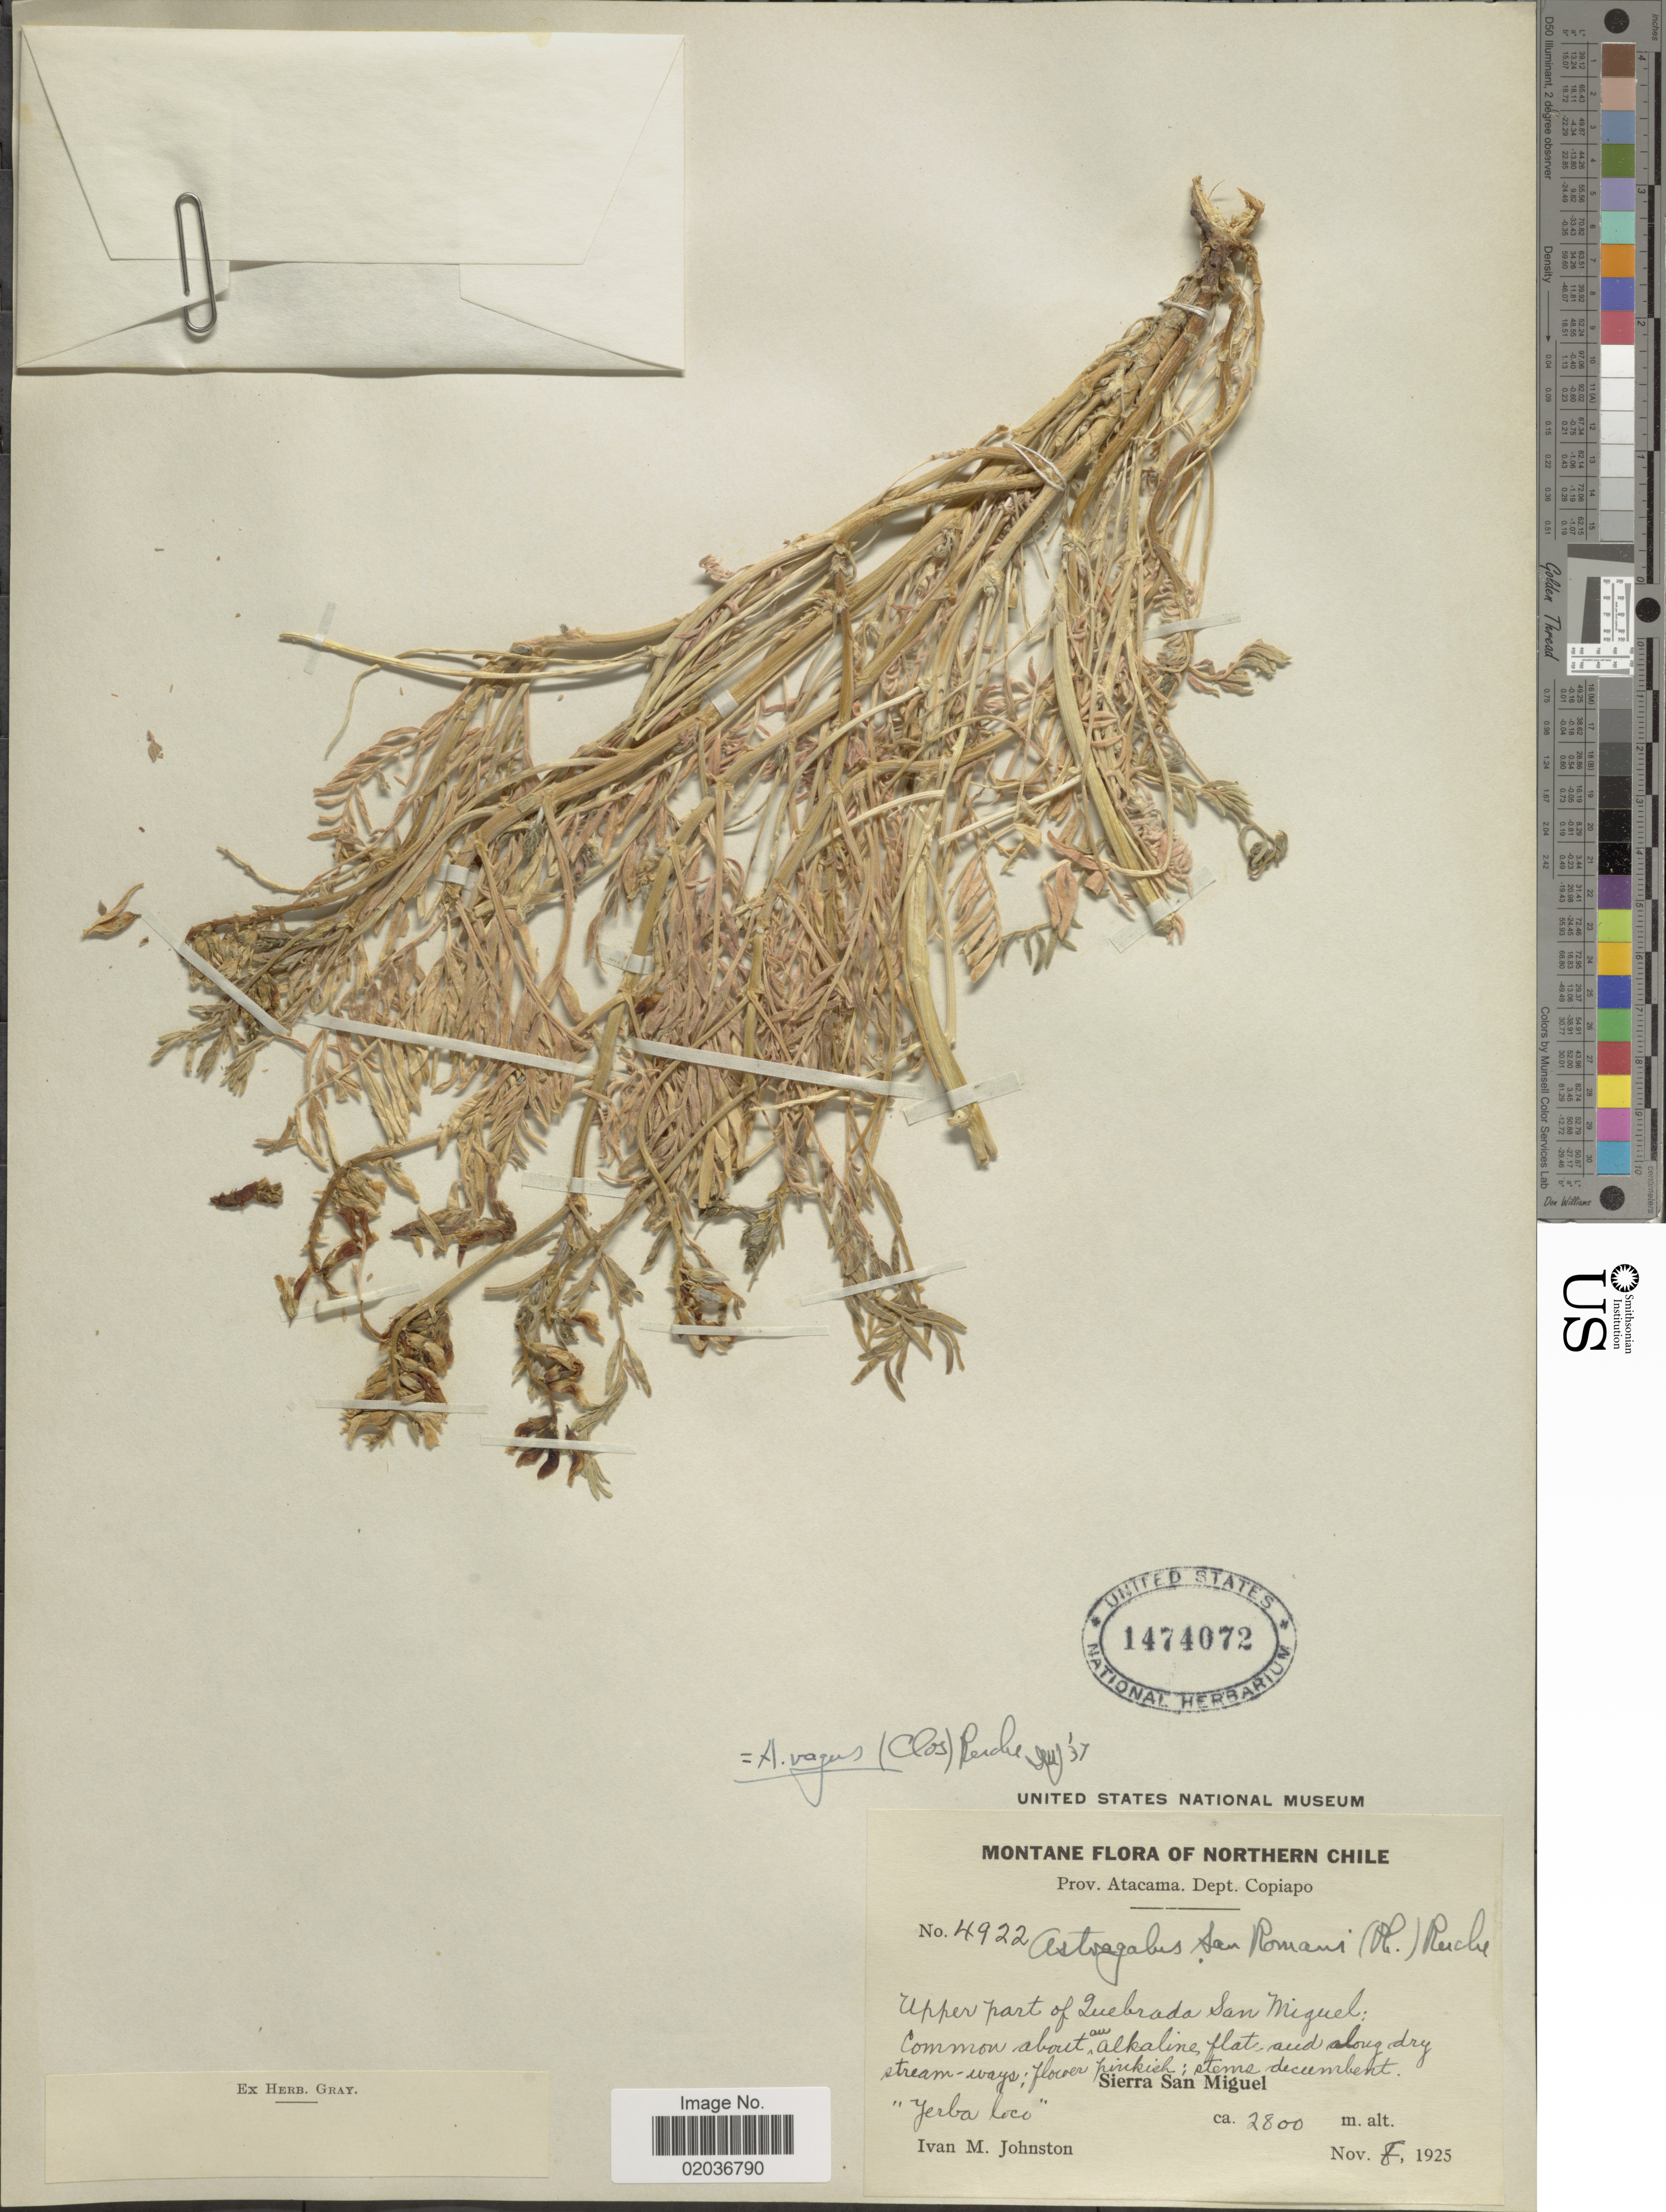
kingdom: Plantae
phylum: Tracheophyta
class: Magnoliopsida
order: Fabales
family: Fabaceae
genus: Astragalus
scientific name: Astragalus vagus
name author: Reiche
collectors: I.M. Johnston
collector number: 4922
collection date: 1925-11-07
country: Chile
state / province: Atacama (III)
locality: Montane of Northern Chile, Upper part of Quebrada San Miguel, Sierra San Miguel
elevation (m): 2800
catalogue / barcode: US 1474072